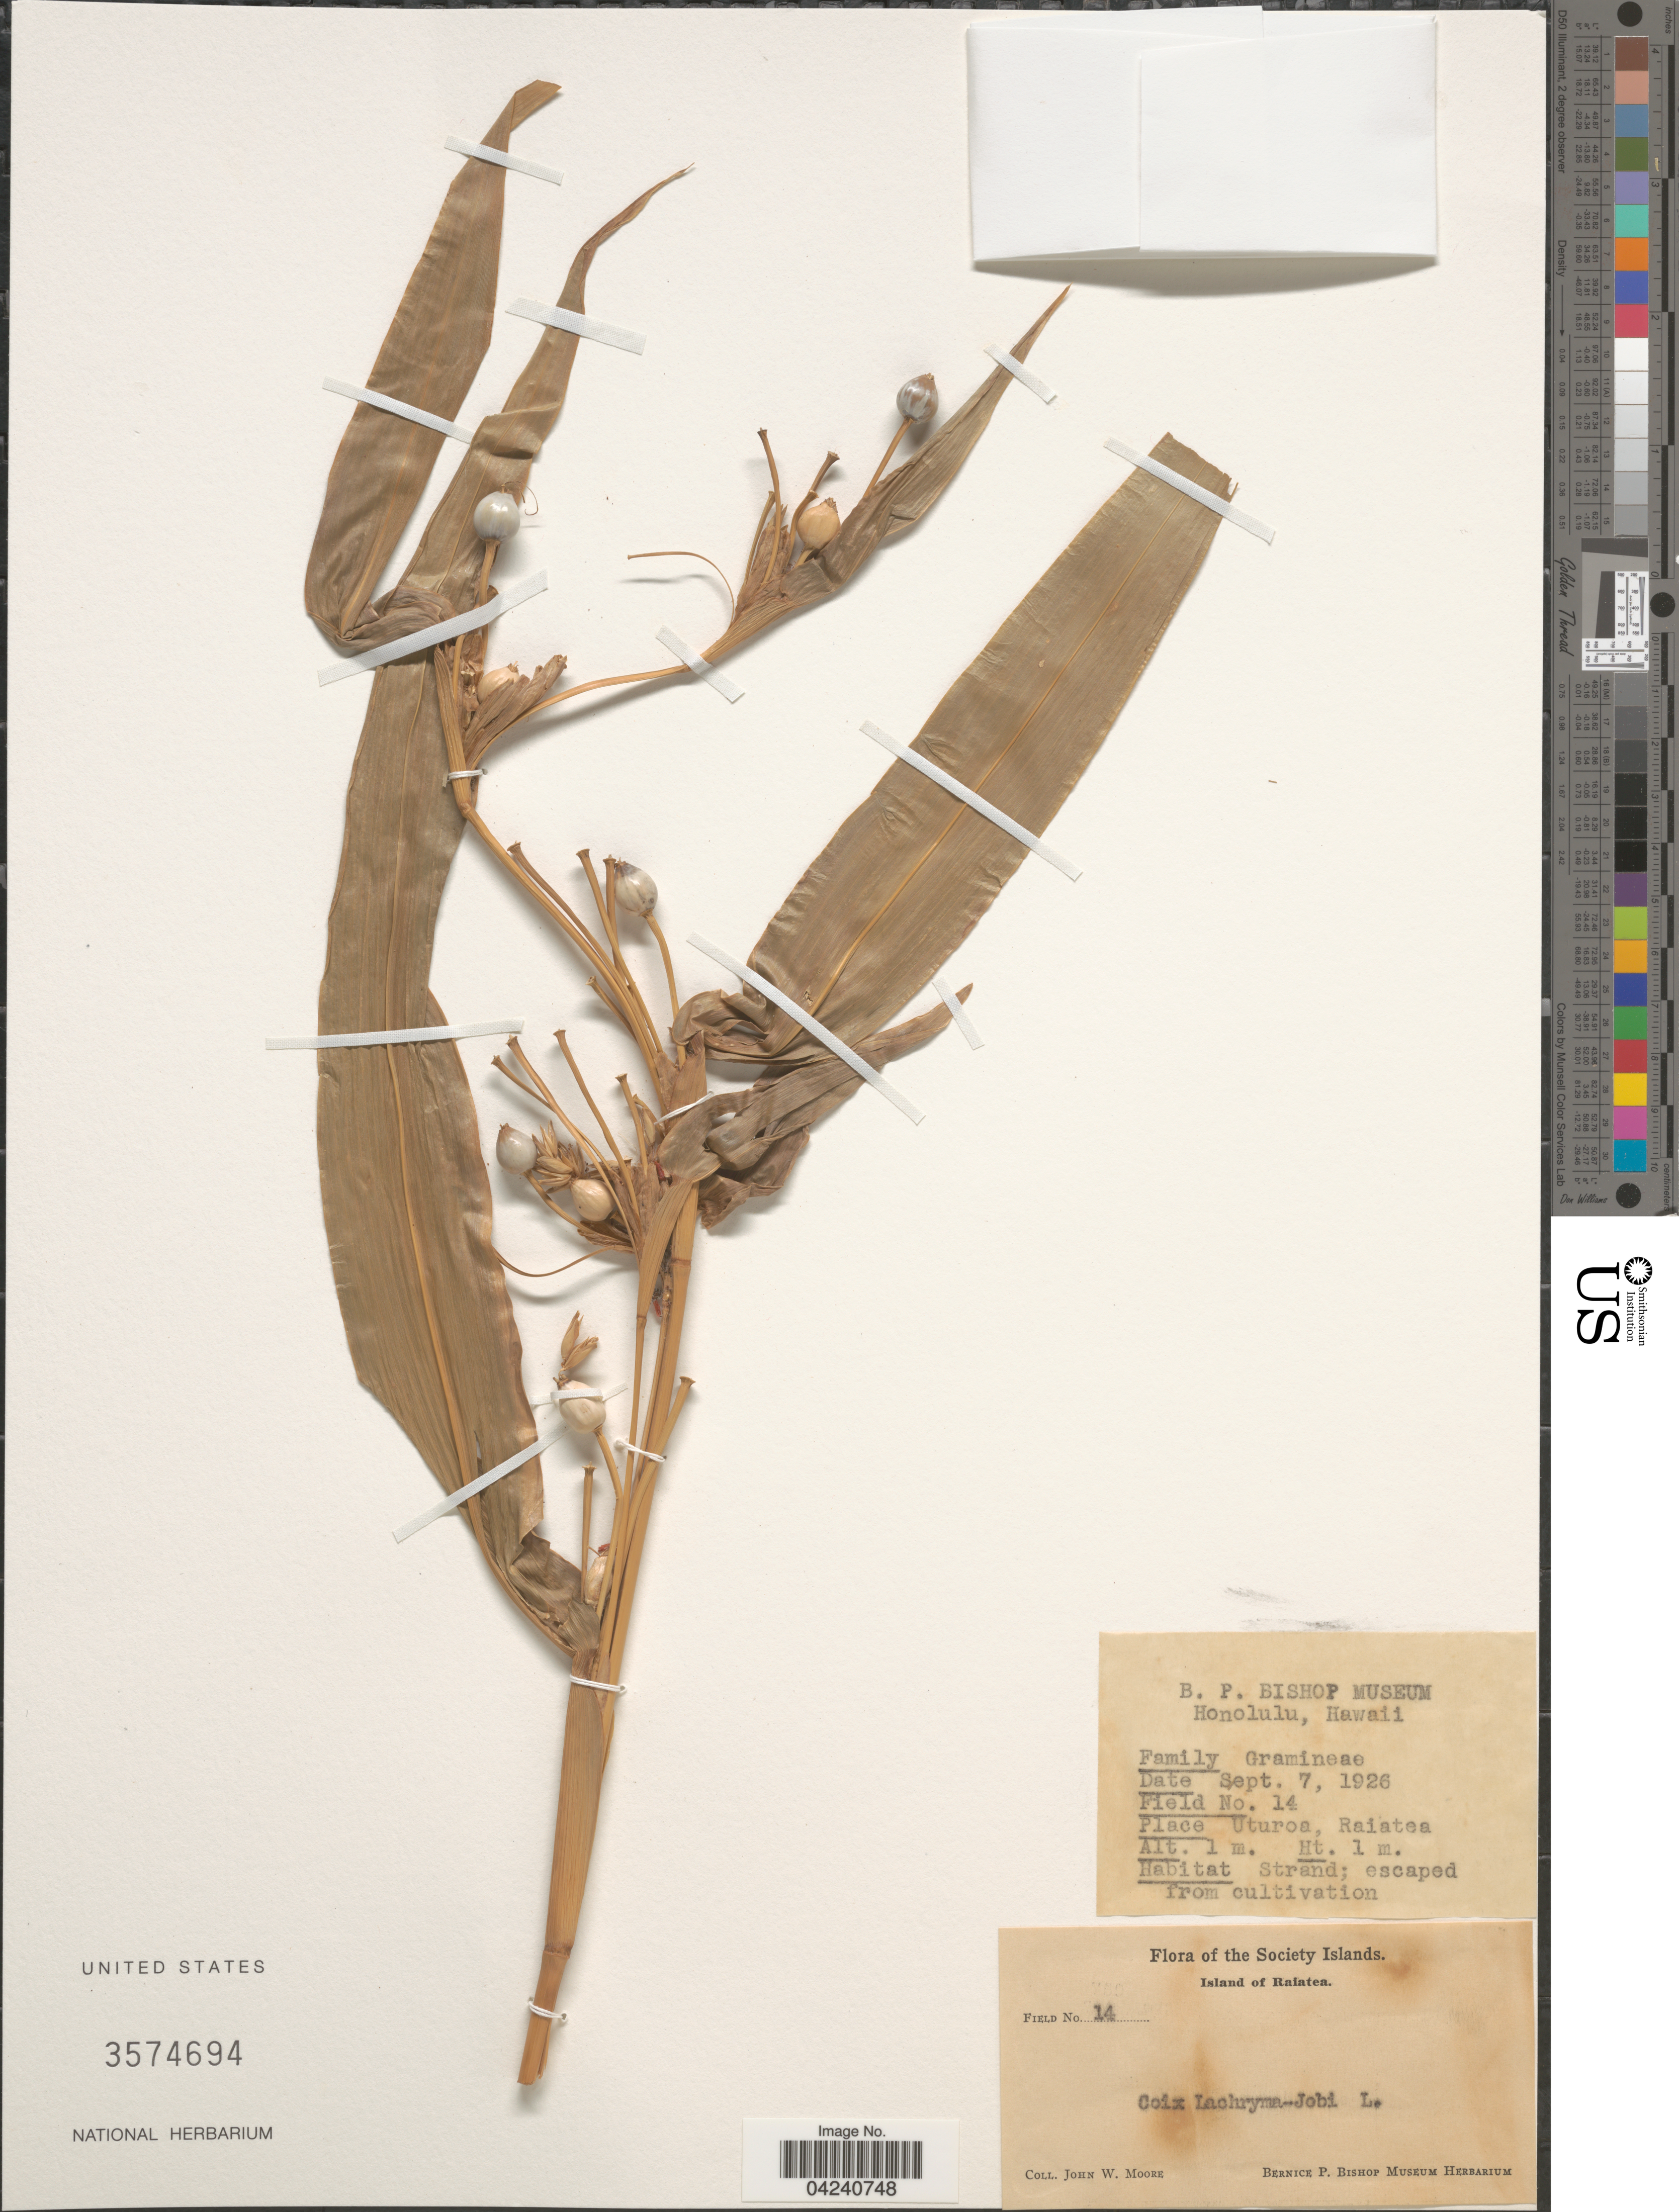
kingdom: Plantae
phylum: Tracheophyta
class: Liliopsida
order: Poales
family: Poaceae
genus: Coix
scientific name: Coix lacryma-jobi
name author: L.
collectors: J. Moore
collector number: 14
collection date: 1926-09-07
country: French Polynesia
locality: The Society Islands. Island of Raiatea. Uturoa, Raiatea.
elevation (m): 1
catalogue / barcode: US 3574694